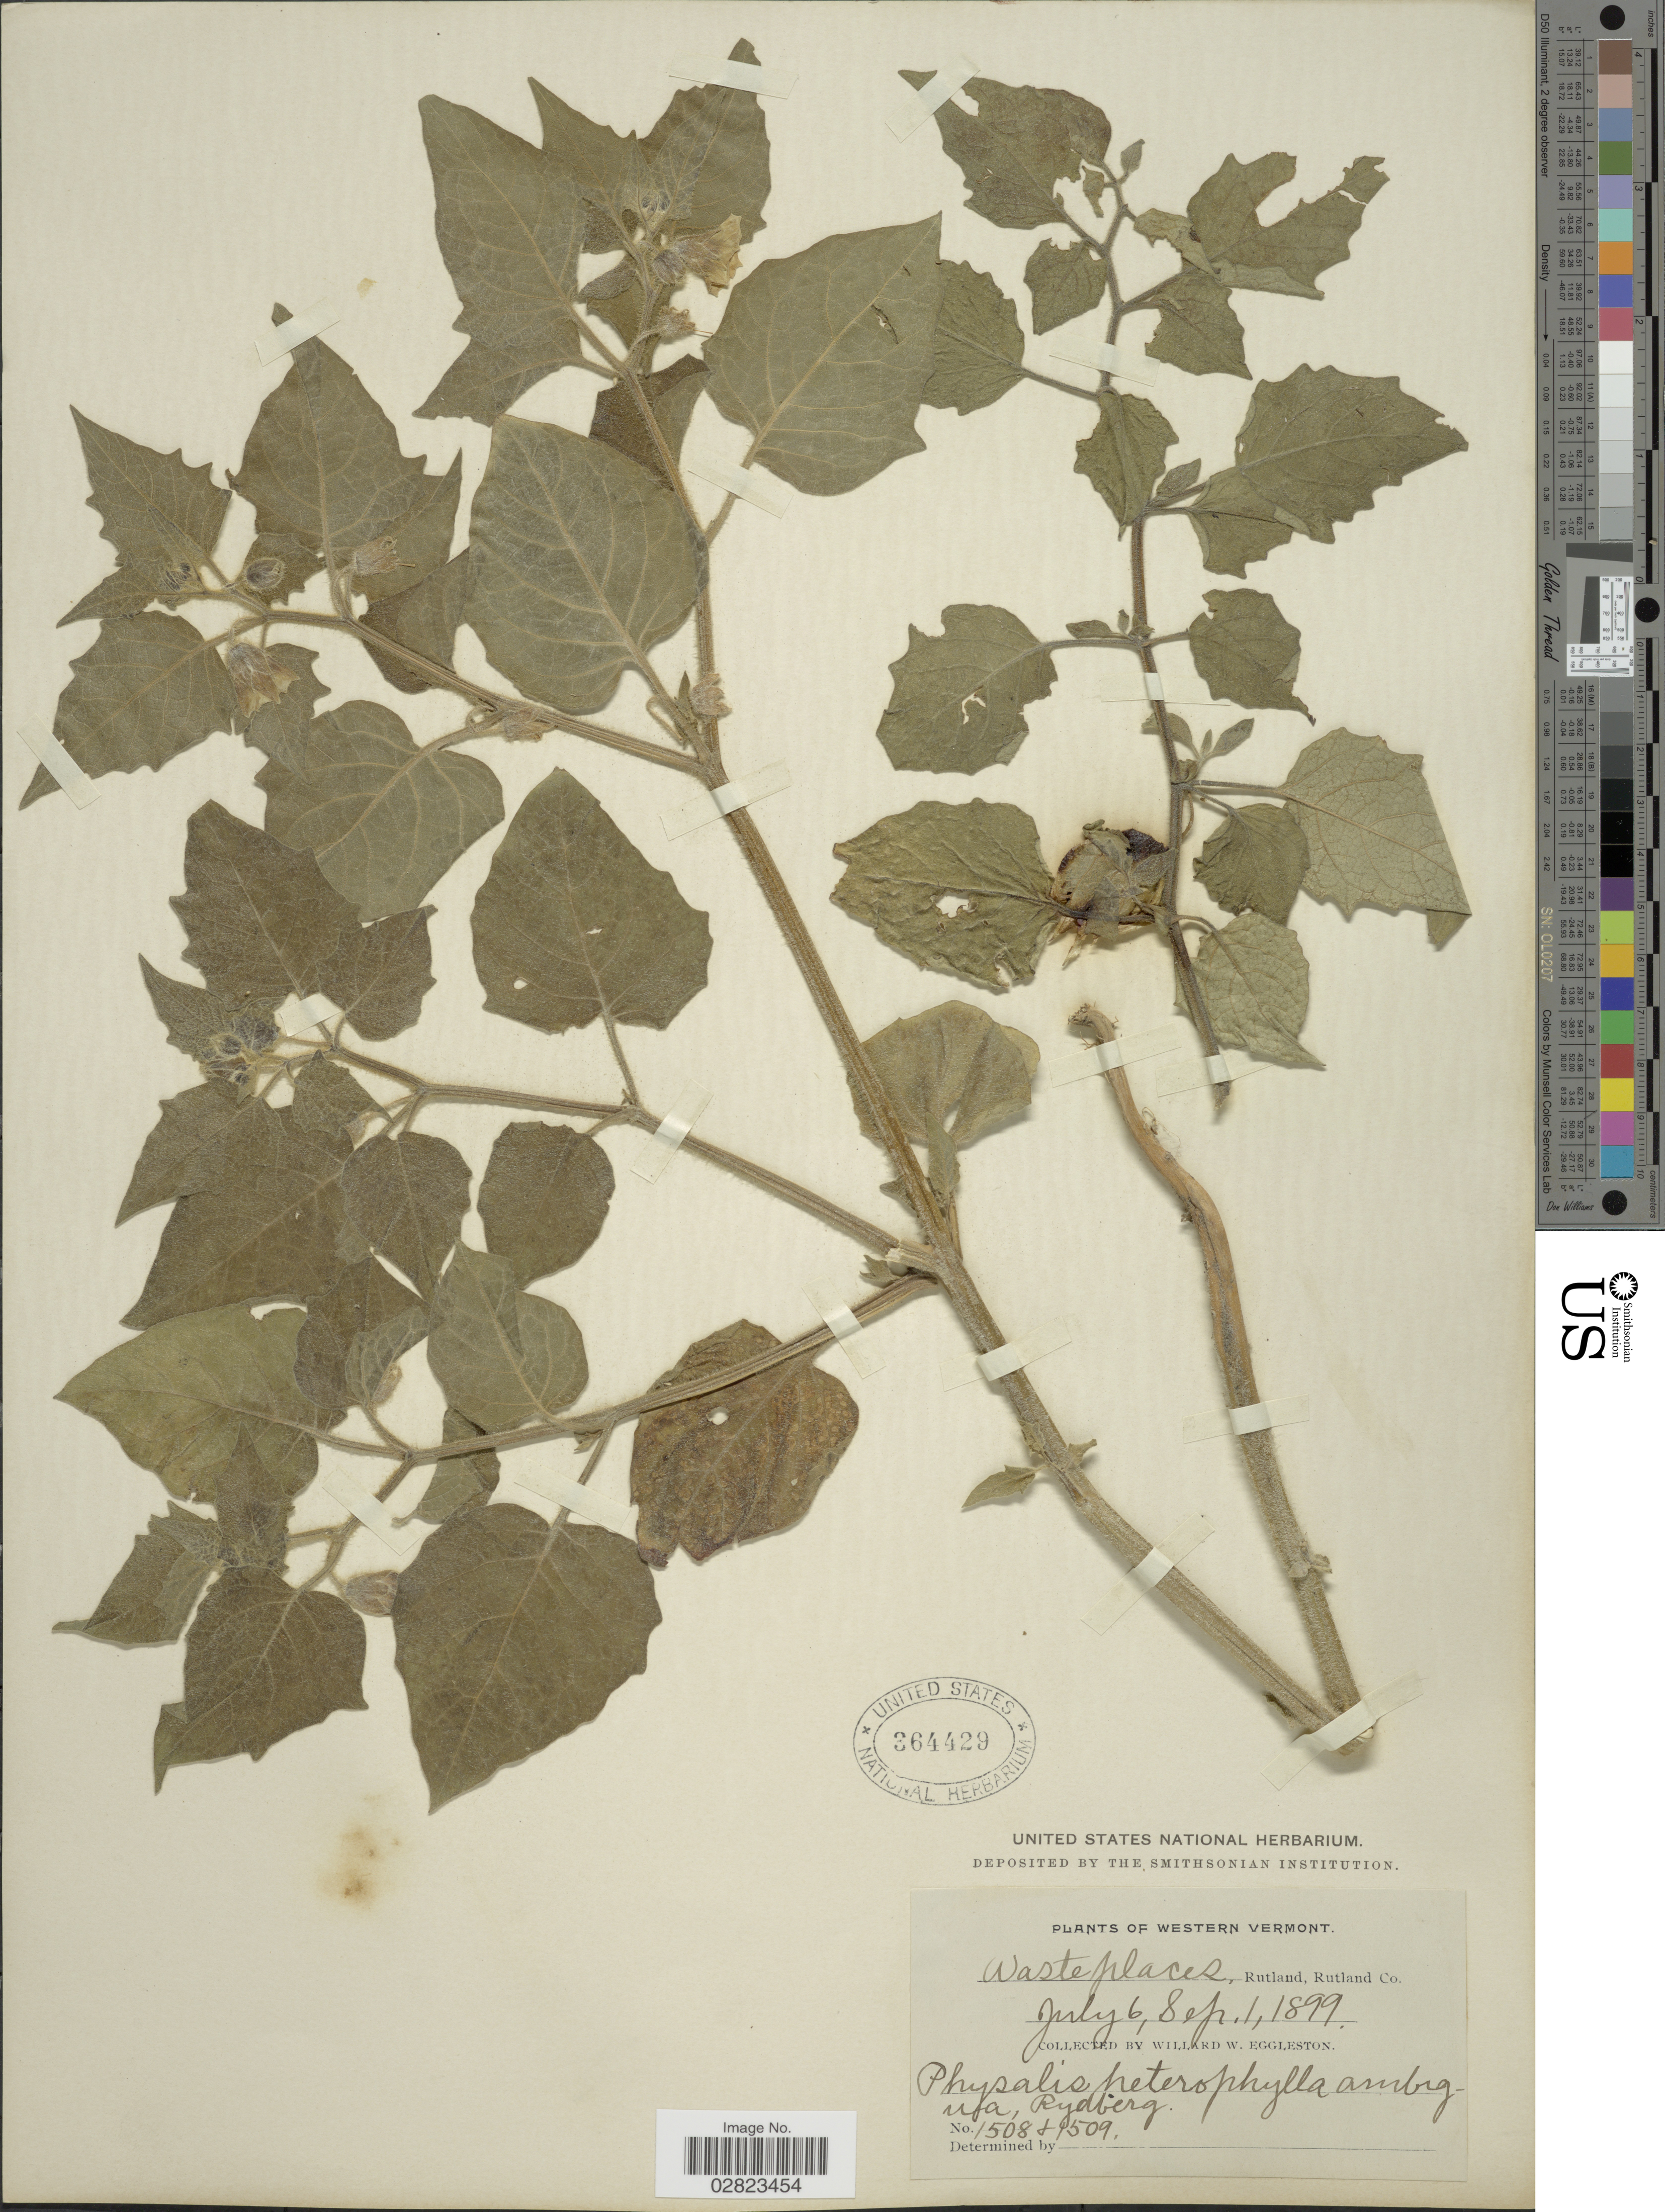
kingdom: Plantae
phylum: Tracheophyta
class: Magnoliopsida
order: Solanales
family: Solanaceae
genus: Physalis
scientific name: Physalis heterophylla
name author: Nees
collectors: W. W. Eggleston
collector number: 1508/1509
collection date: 1899-07-06/1899-09-01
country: United States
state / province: Vermont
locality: Western Vermont. Waste places, Rutland, Rutland Co.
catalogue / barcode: US 364429